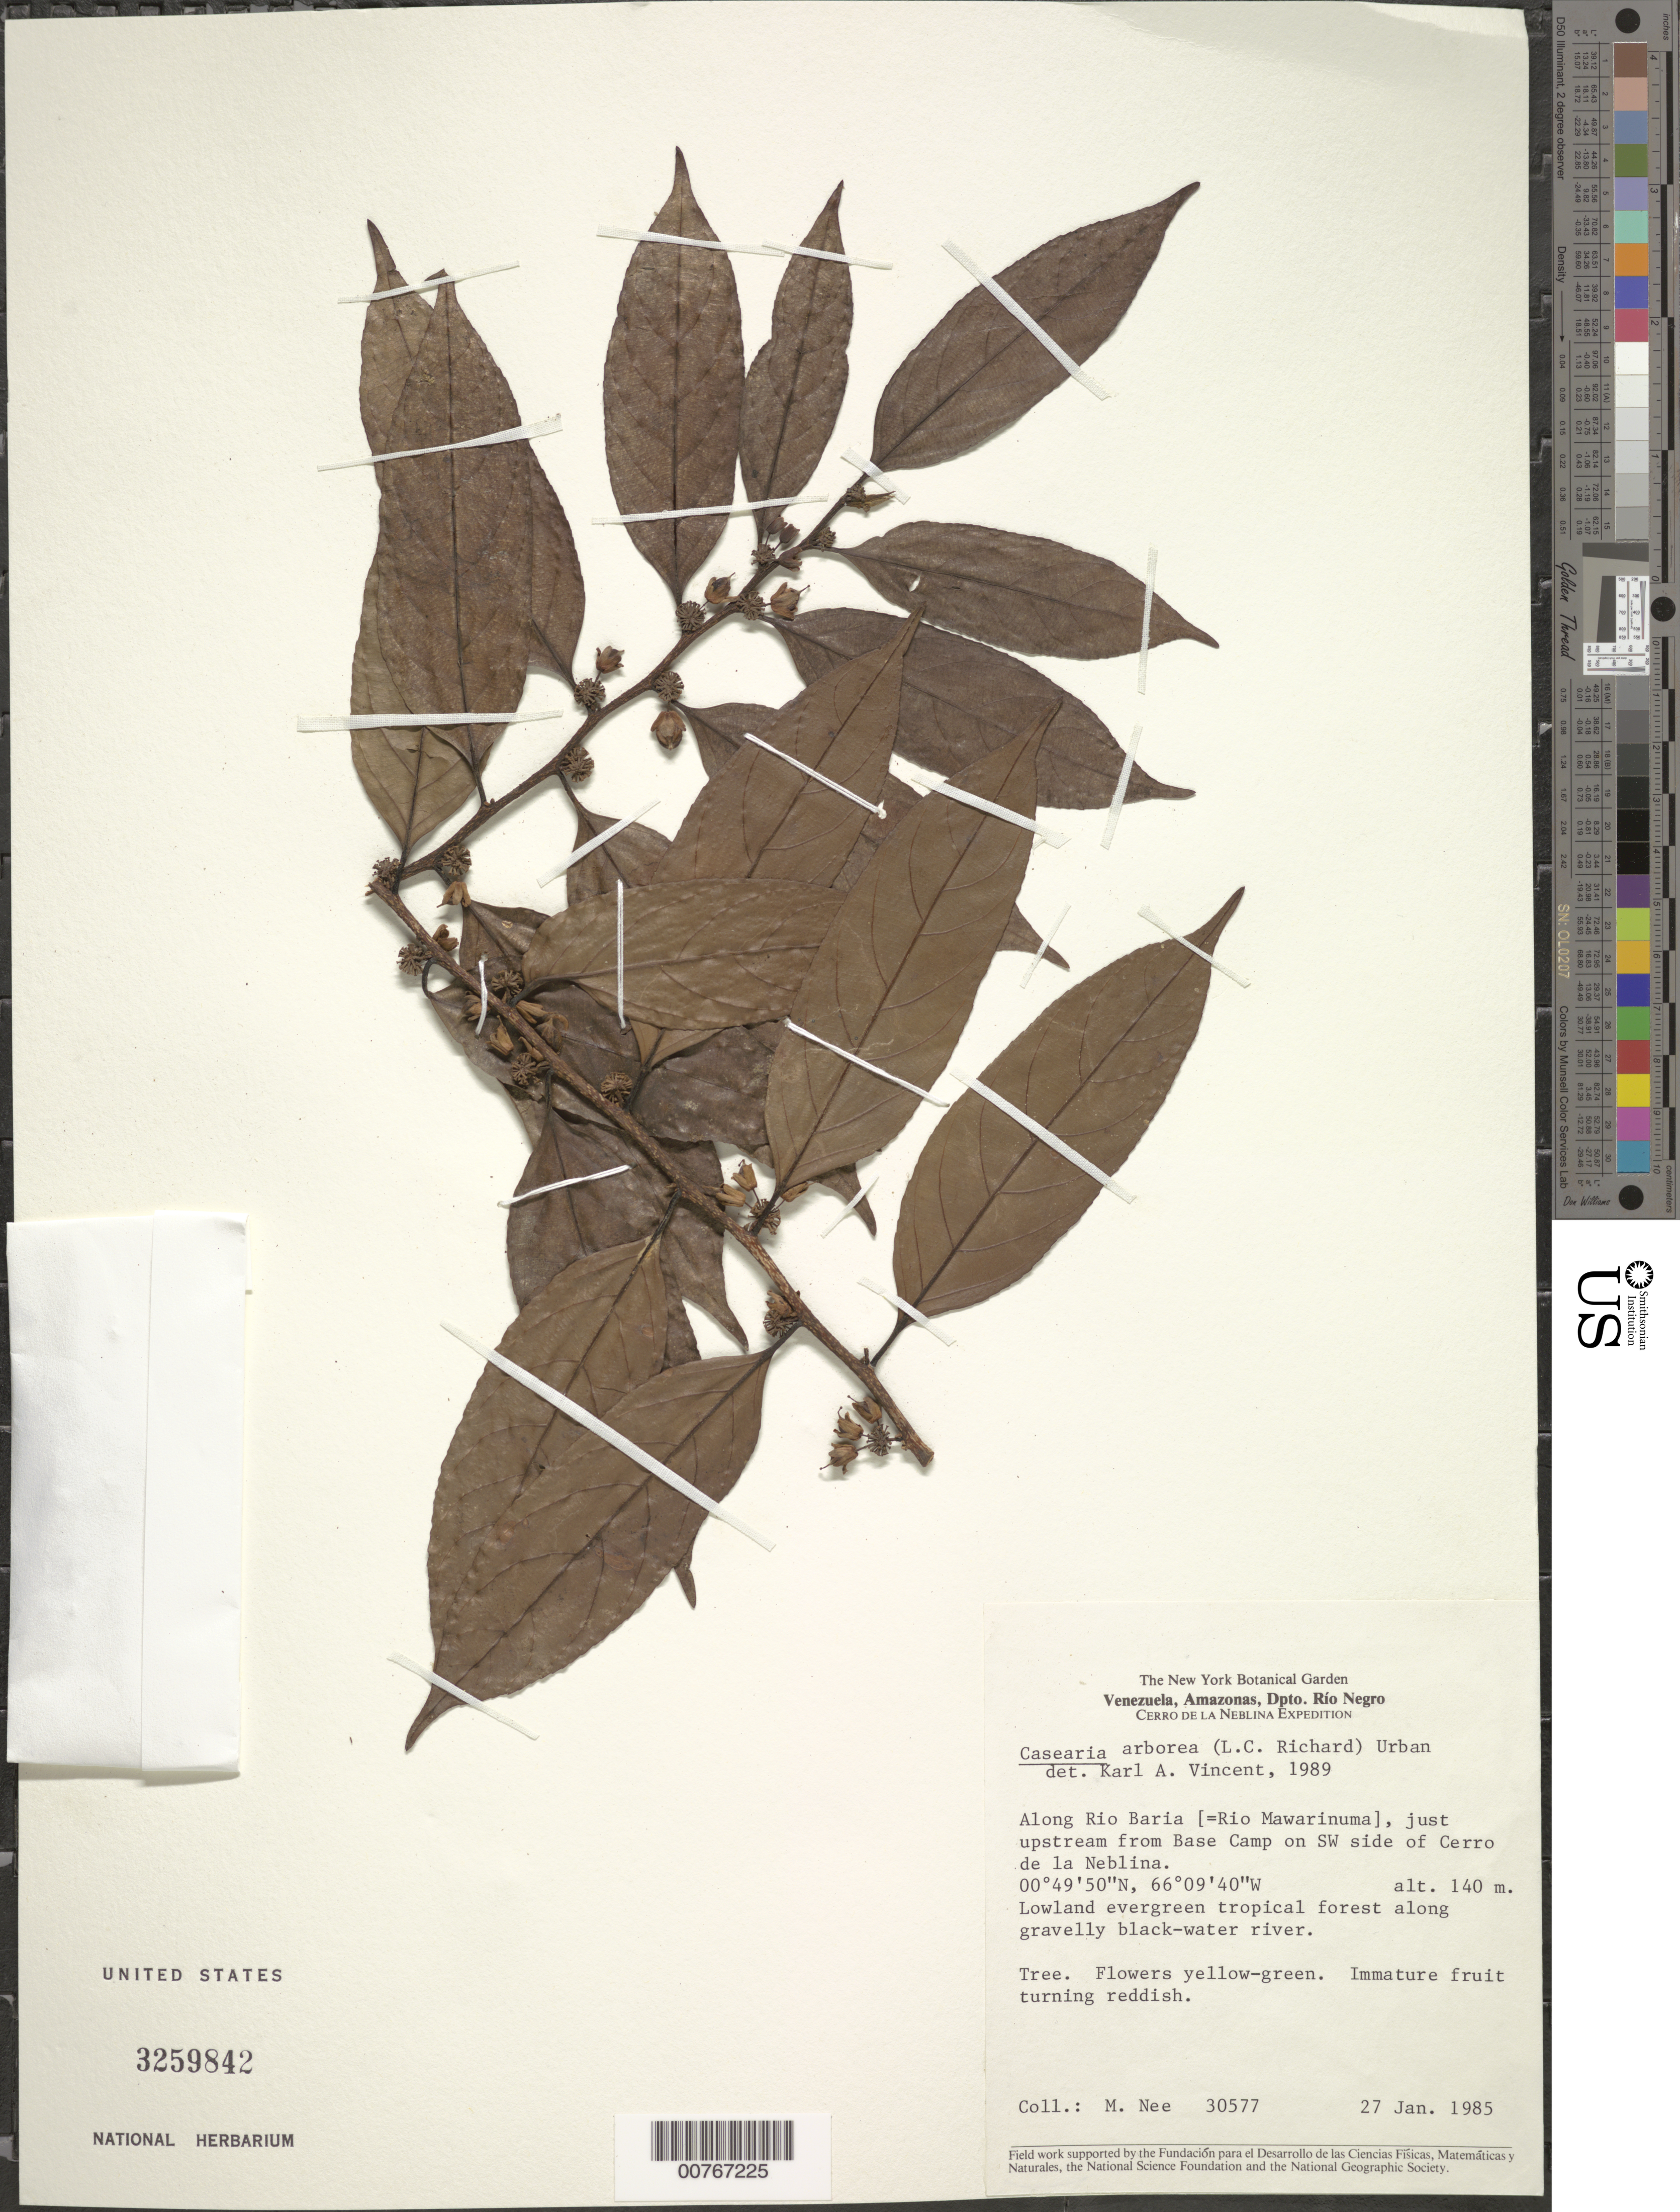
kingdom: Plantae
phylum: Tracheophyta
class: Magnoliopsida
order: Malpighiales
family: Salicaceae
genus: Casearia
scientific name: Casearia arborea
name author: (Rich.) Urb.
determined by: Vincent, K. A.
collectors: M. Nee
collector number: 30577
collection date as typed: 27-Jan-85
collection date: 1985-01-27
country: Venezuela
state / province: Amazonas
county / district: Río Negro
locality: Río Baria (=Río Mawarinuma), upstream from Base Camp on SW side of Cerro de la Neblina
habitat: Lowland evergreen tropical forest along gravelly black-water river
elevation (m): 140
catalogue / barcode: US 3259842